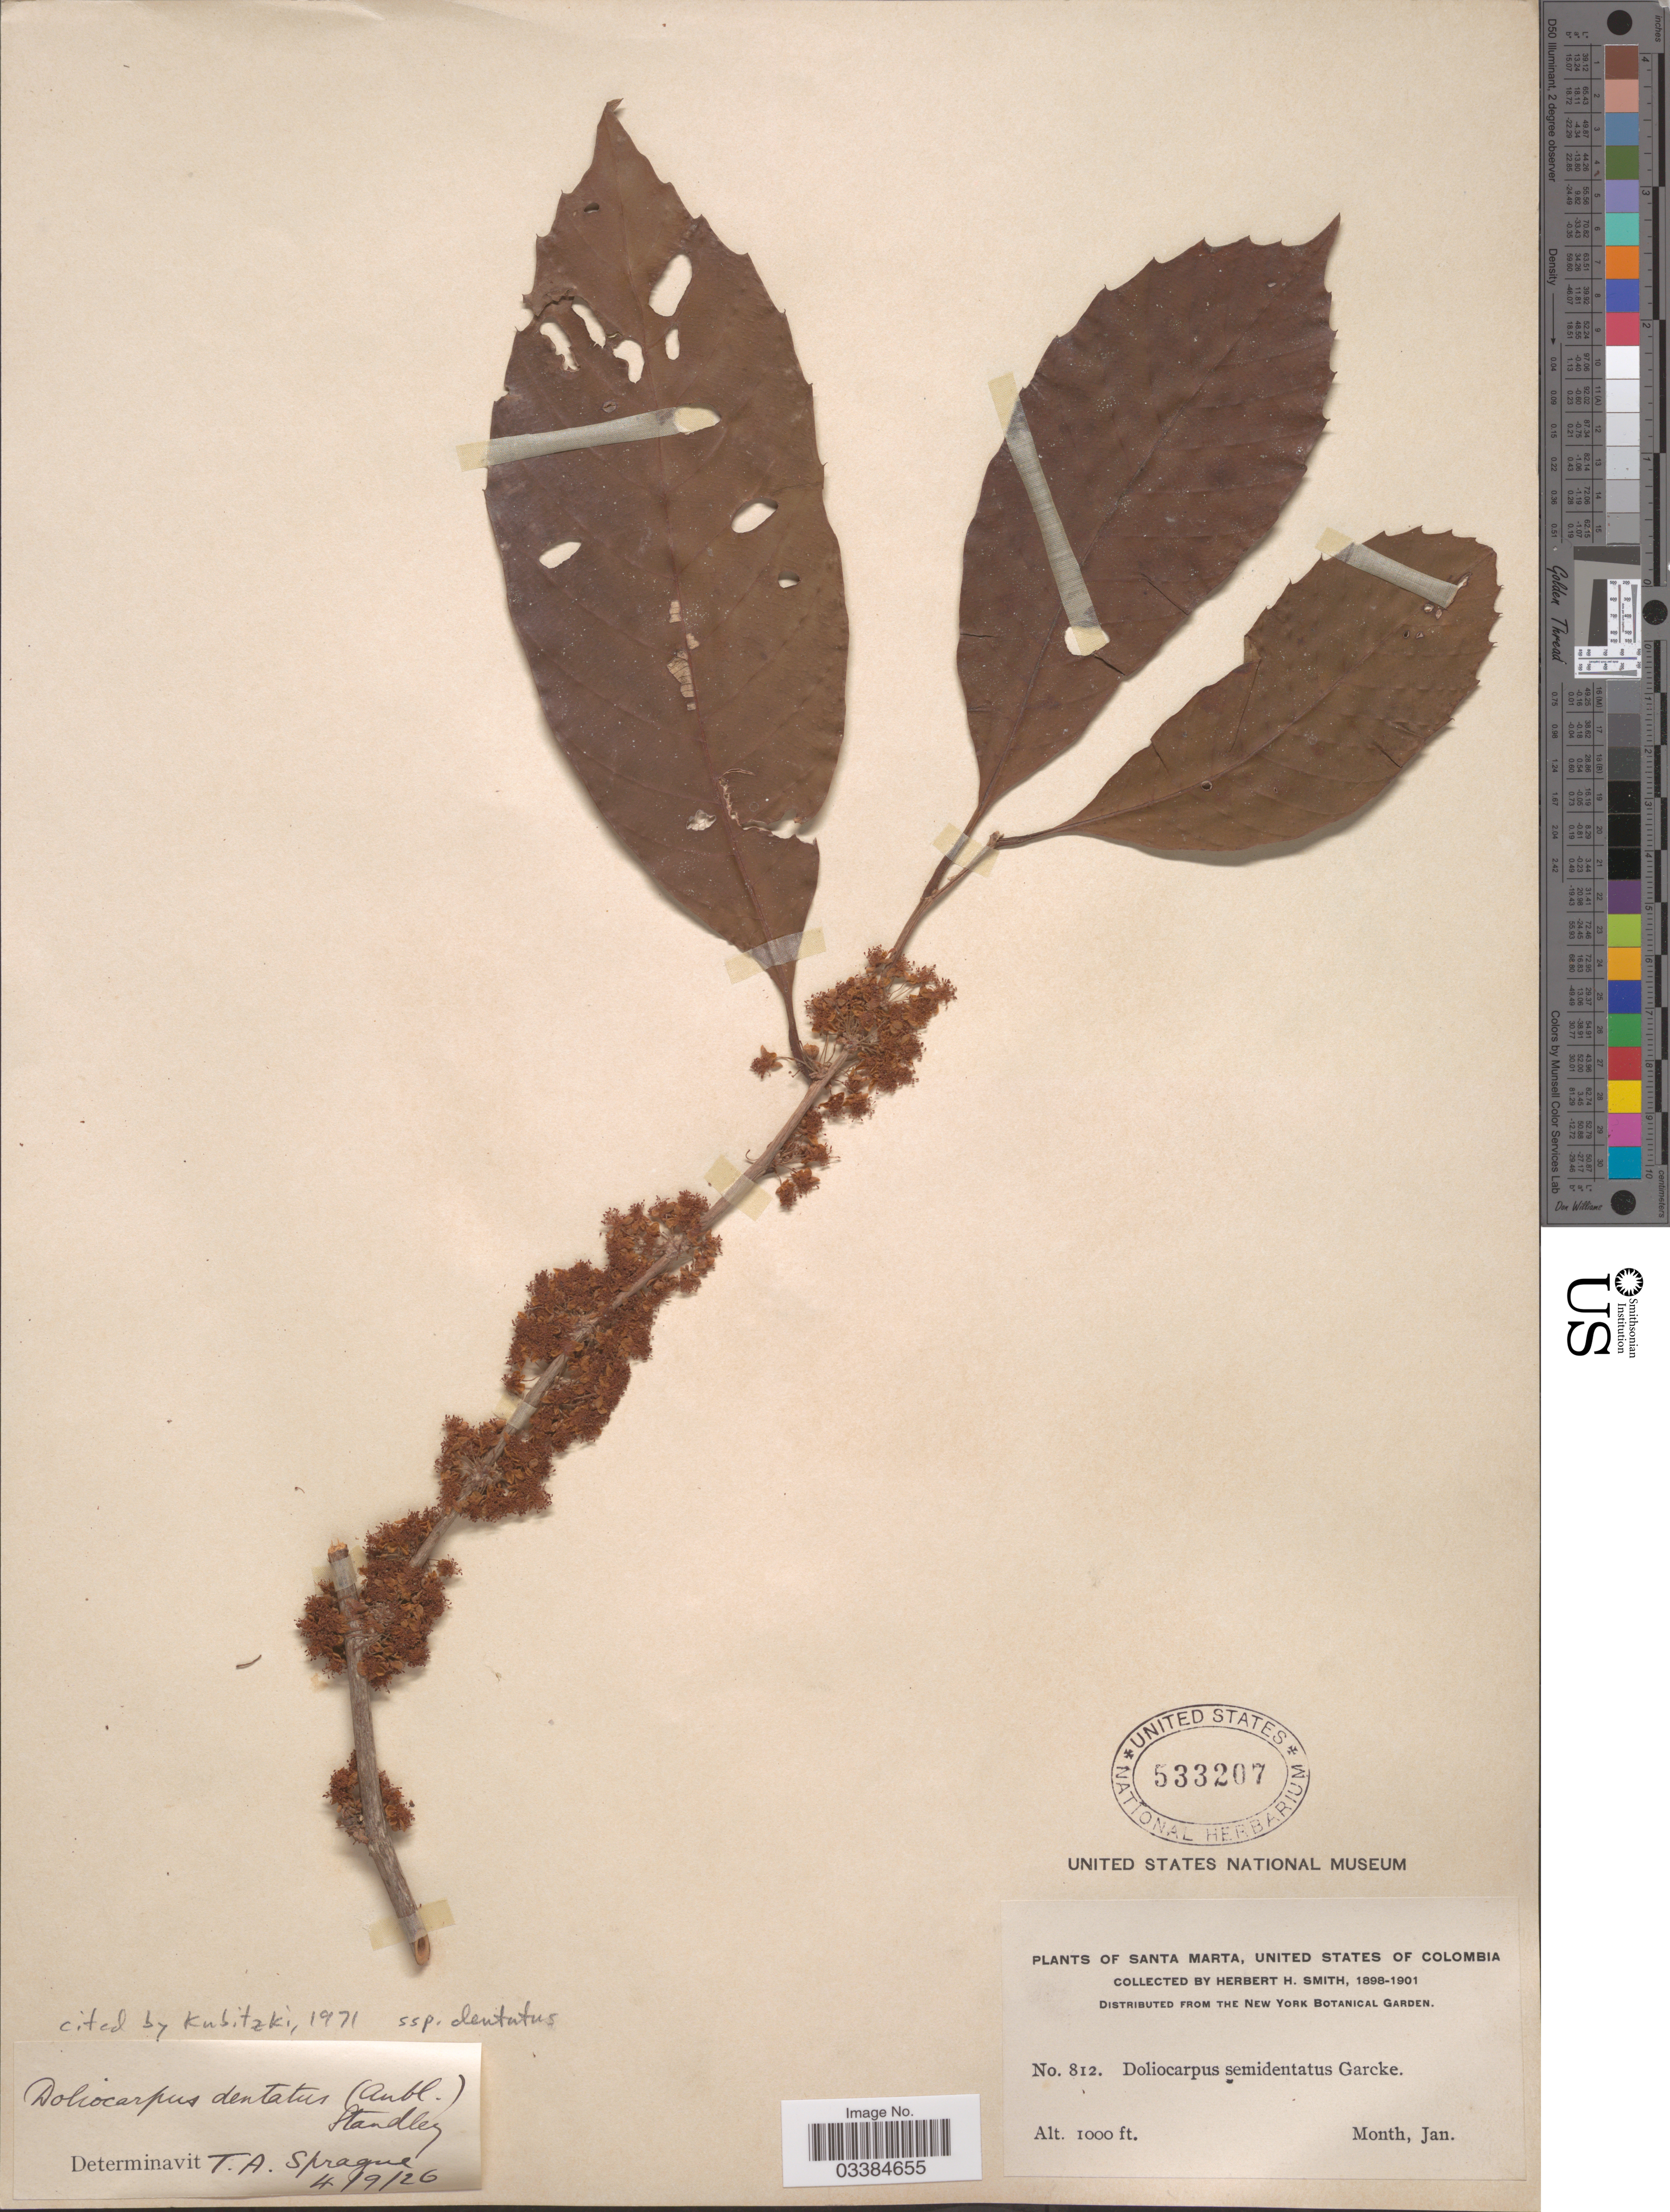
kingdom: Plantae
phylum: Tracheophyta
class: Magnoliopsida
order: Dilleniales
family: Dilleniaceae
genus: Doliocarpus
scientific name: Doliocarpus dentatus subsp. dentatus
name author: (Aubl.) Standl.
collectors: Herbert H. Smith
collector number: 812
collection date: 1898-01/1901-01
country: Colombia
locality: Santa Marta, United States of Colombia.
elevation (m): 305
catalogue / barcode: US 533207